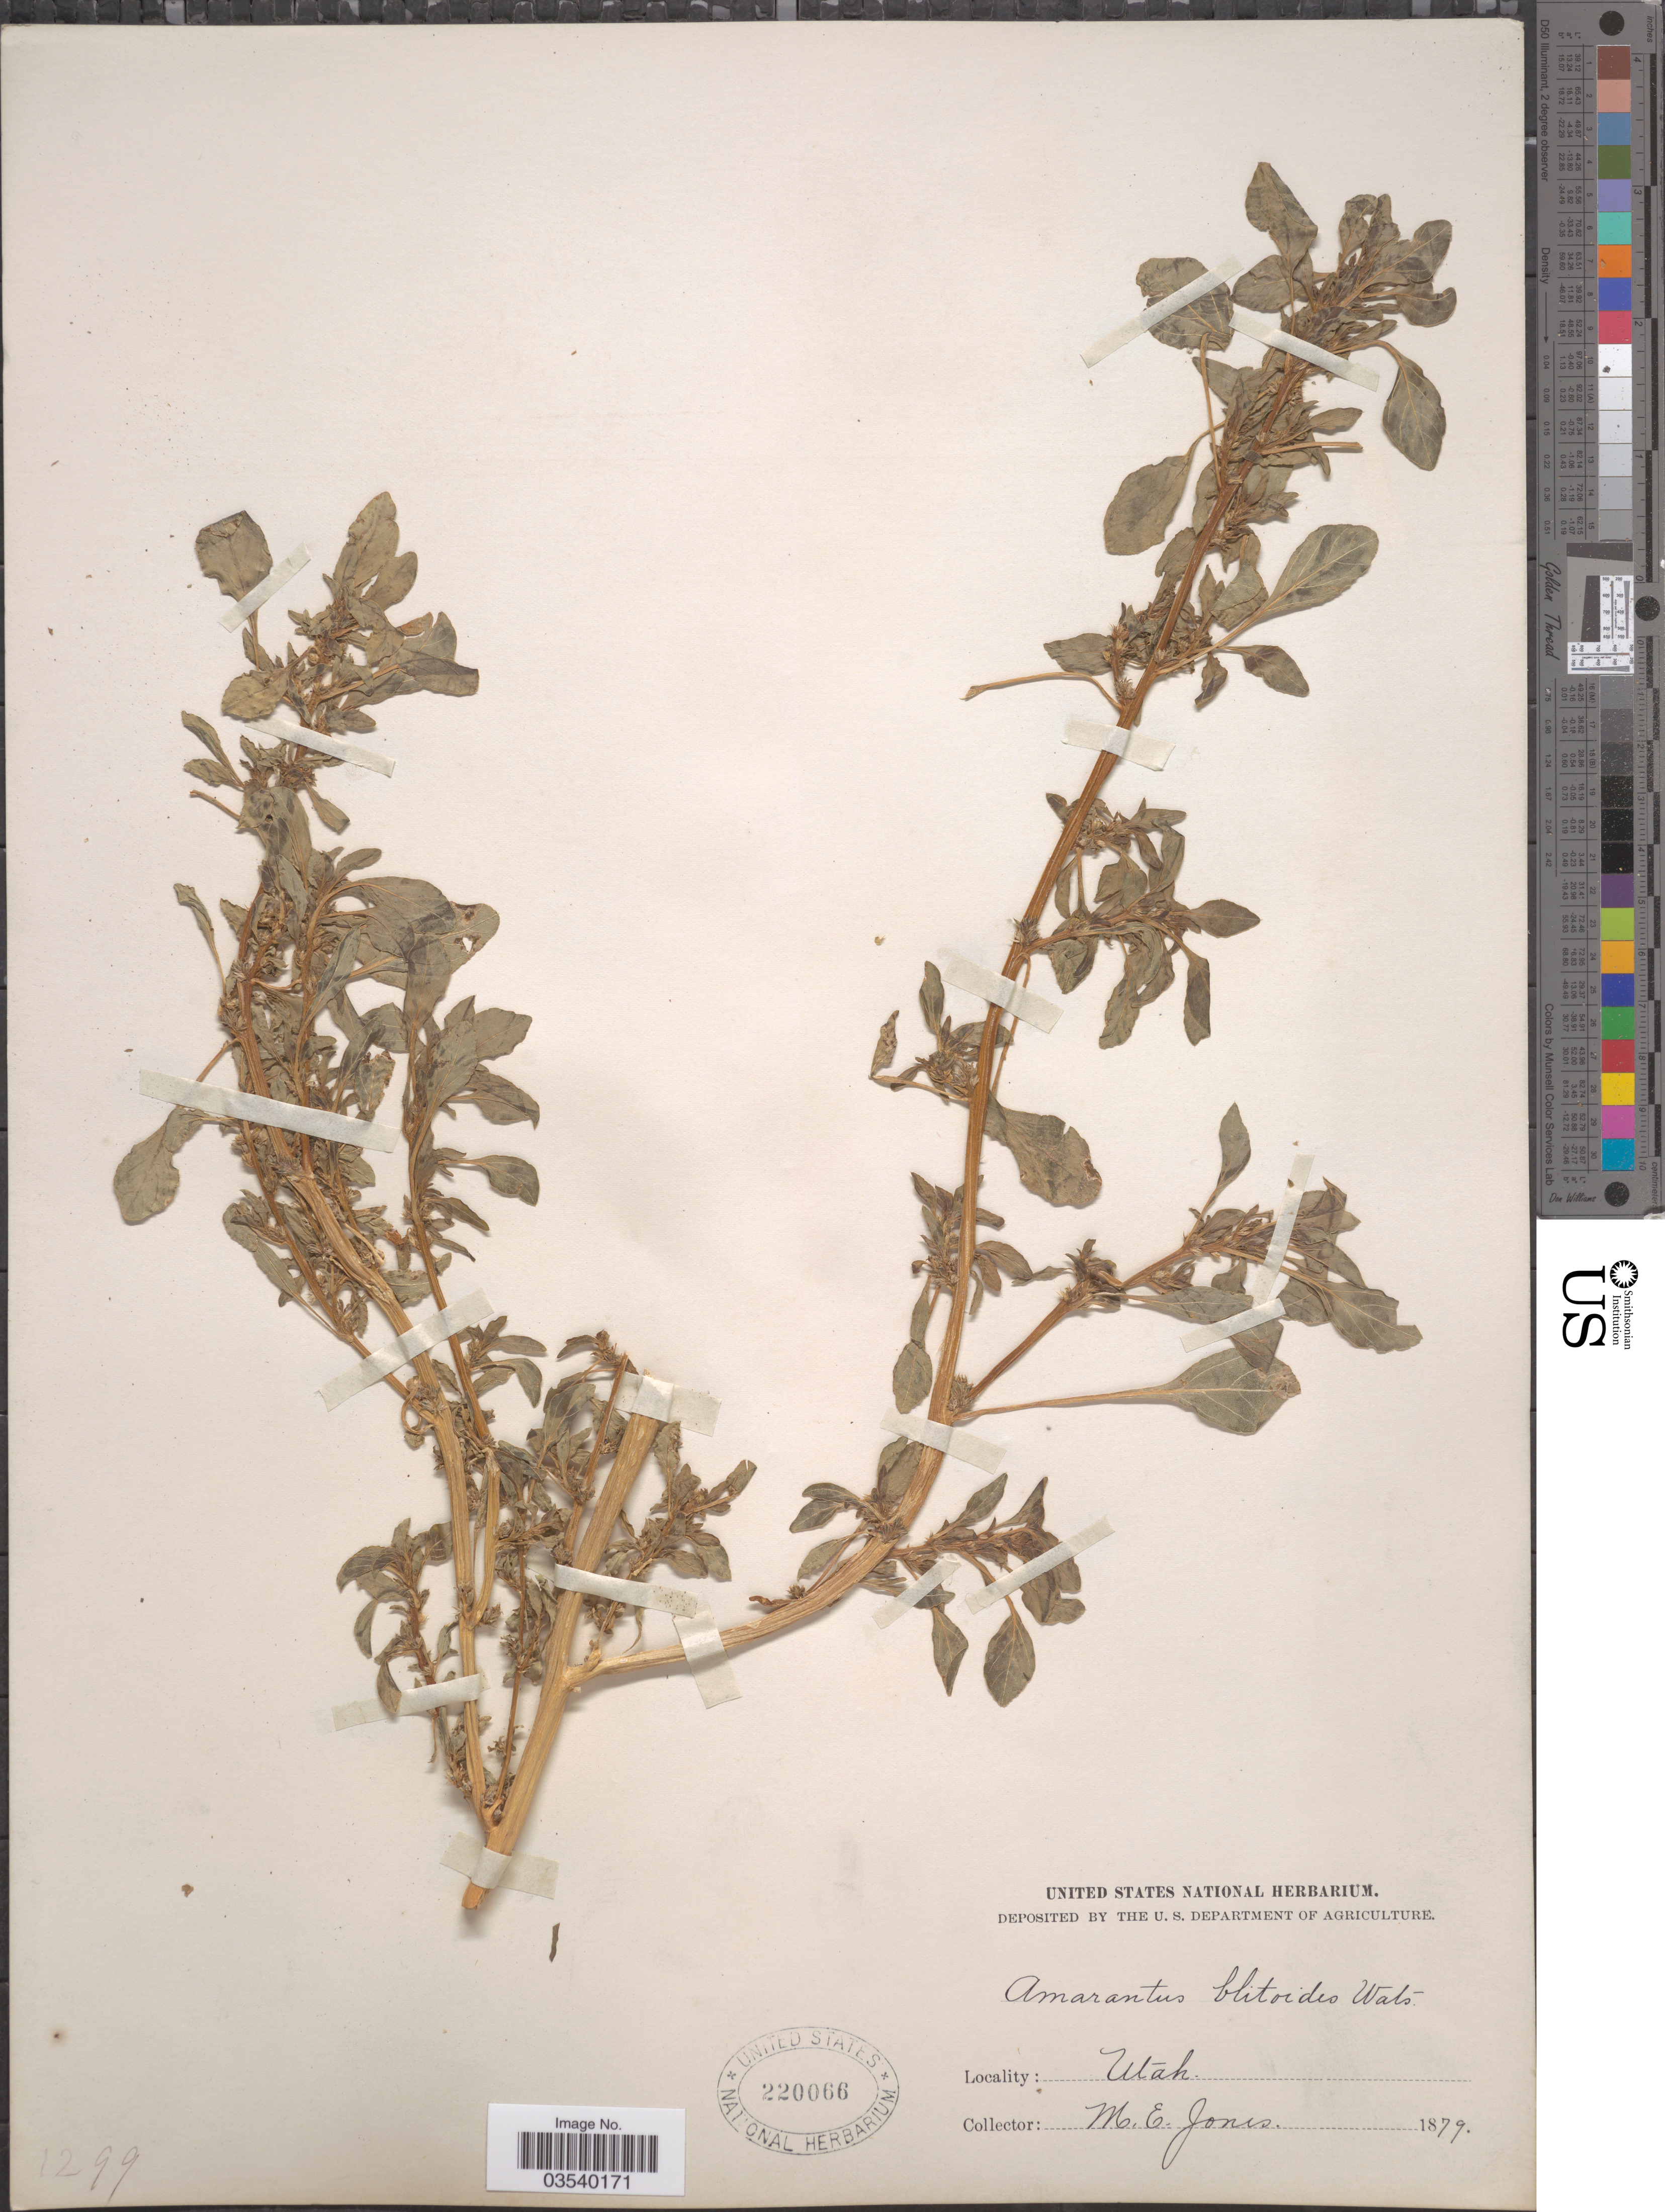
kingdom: Plantae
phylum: Tracheophyta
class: Magnoliopsida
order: Caryophyllales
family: Amaranthaceae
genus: Amaranthus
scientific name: Amaranthus blitoides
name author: S. Watson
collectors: M. E. Jones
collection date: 1879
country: United States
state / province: Utah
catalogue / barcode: US 220066